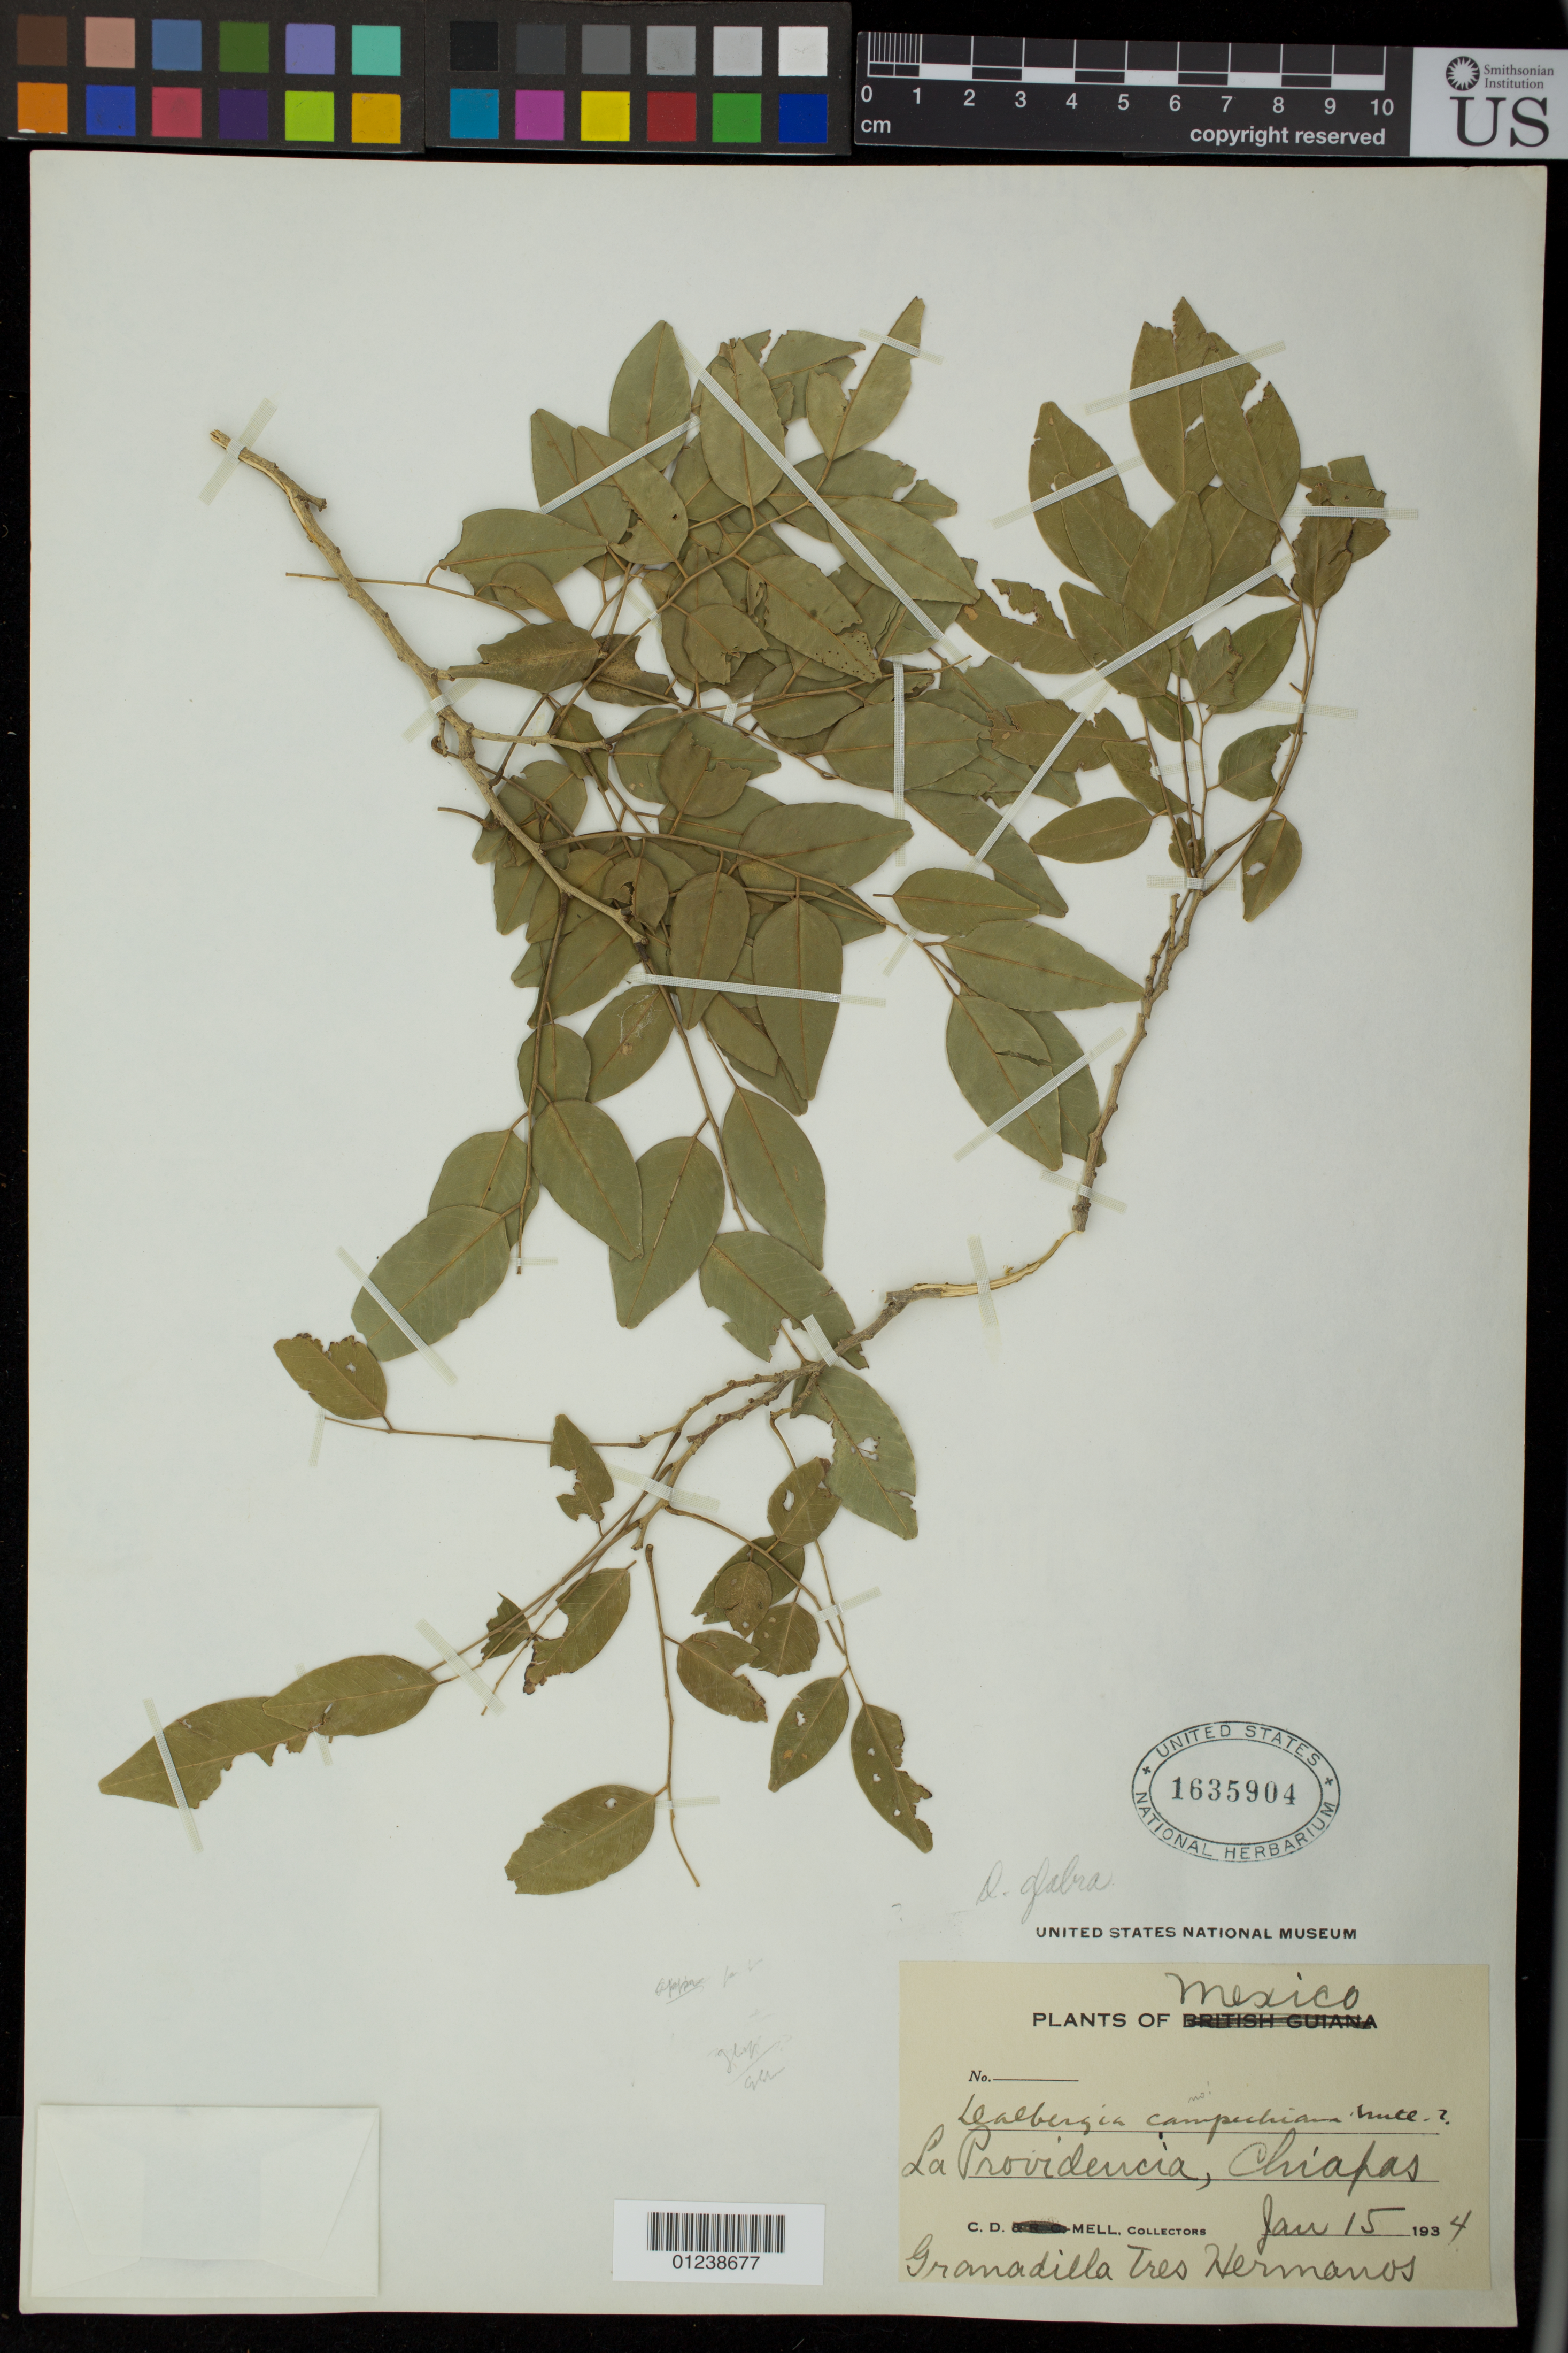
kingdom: Plantae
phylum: Tracheophyta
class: Magnoliopsida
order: Fabales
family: Fabaceae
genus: Dalbergia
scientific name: Dalbergia glabra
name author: (Mill.) Standl.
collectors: P. H. Mell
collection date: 1934-01-15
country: Mexico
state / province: Chiapas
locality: Granadilla Tres Hermanos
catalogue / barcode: US 1635904